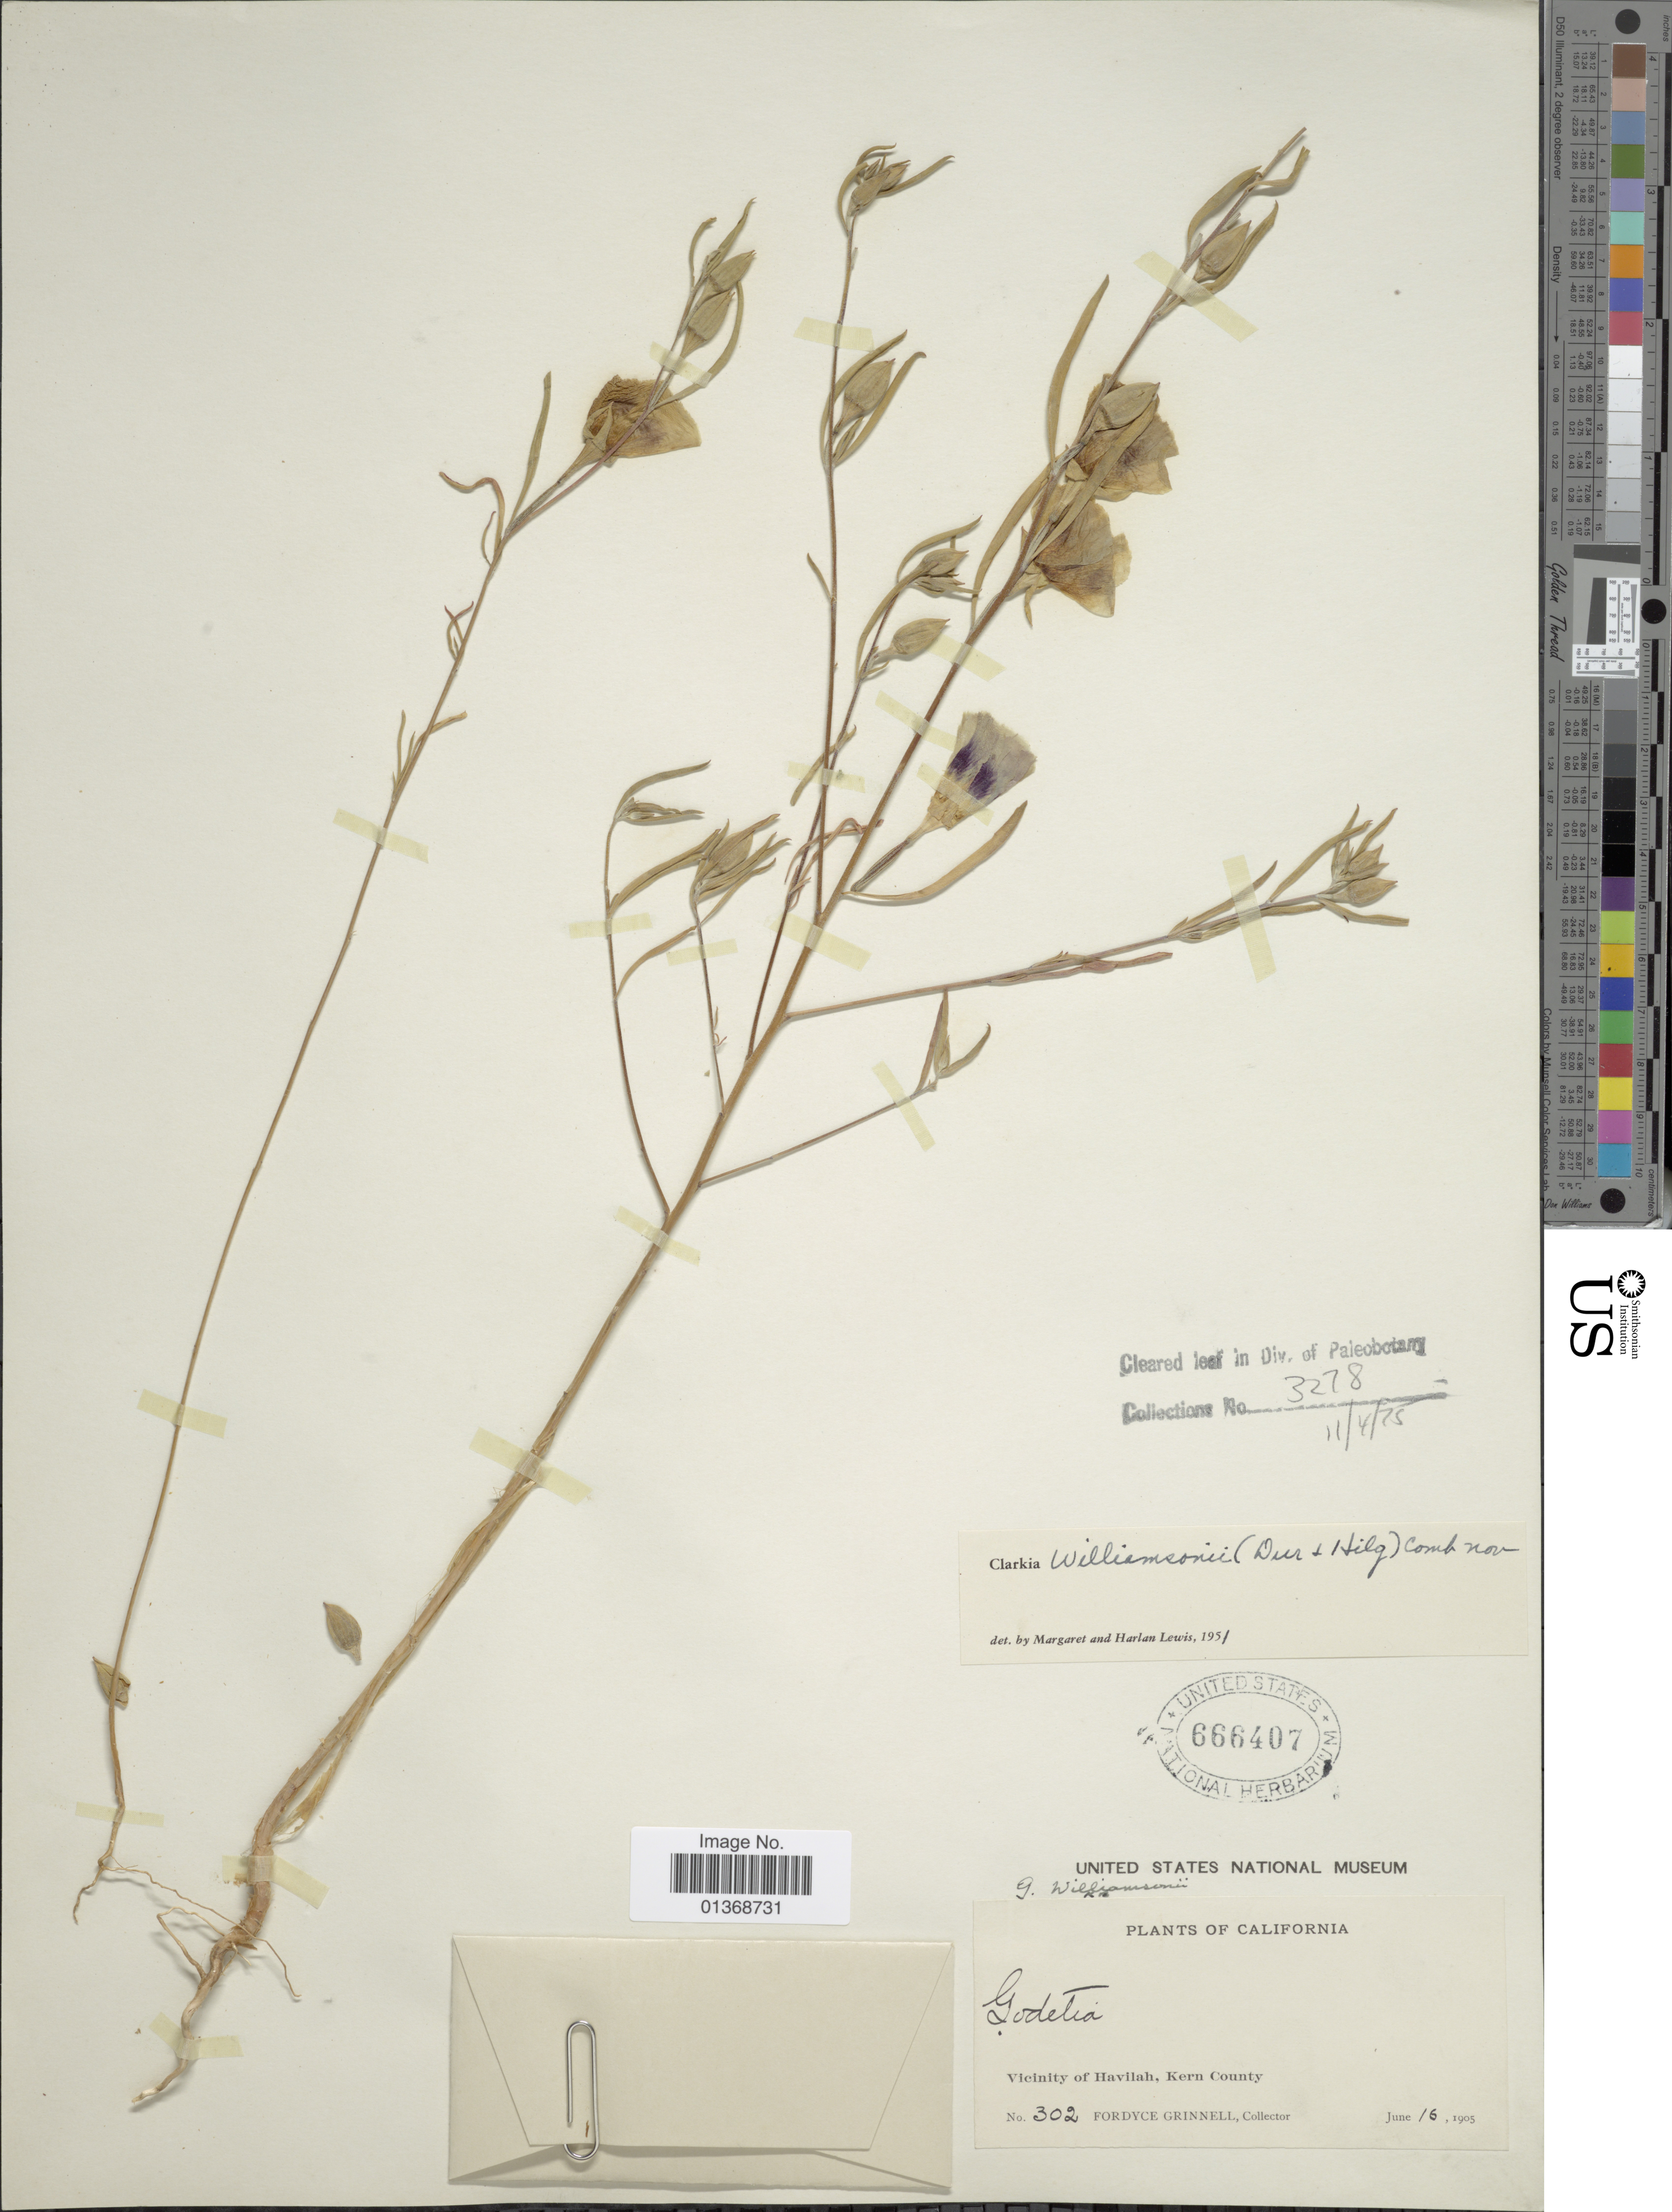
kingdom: Plantae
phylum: Tracheophyta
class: Magnoliopsida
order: Myrtales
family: Onagraceae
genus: Clarkia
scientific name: Clarkia williamsonii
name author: (Durand & Hilg.) F. H. Lewis & M.E. Lewis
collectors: F. Grinnell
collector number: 302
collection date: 1905-06-16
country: United States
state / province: California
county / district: Kern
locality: Vicinity of Havilah, Kern County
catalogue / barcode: US 666407